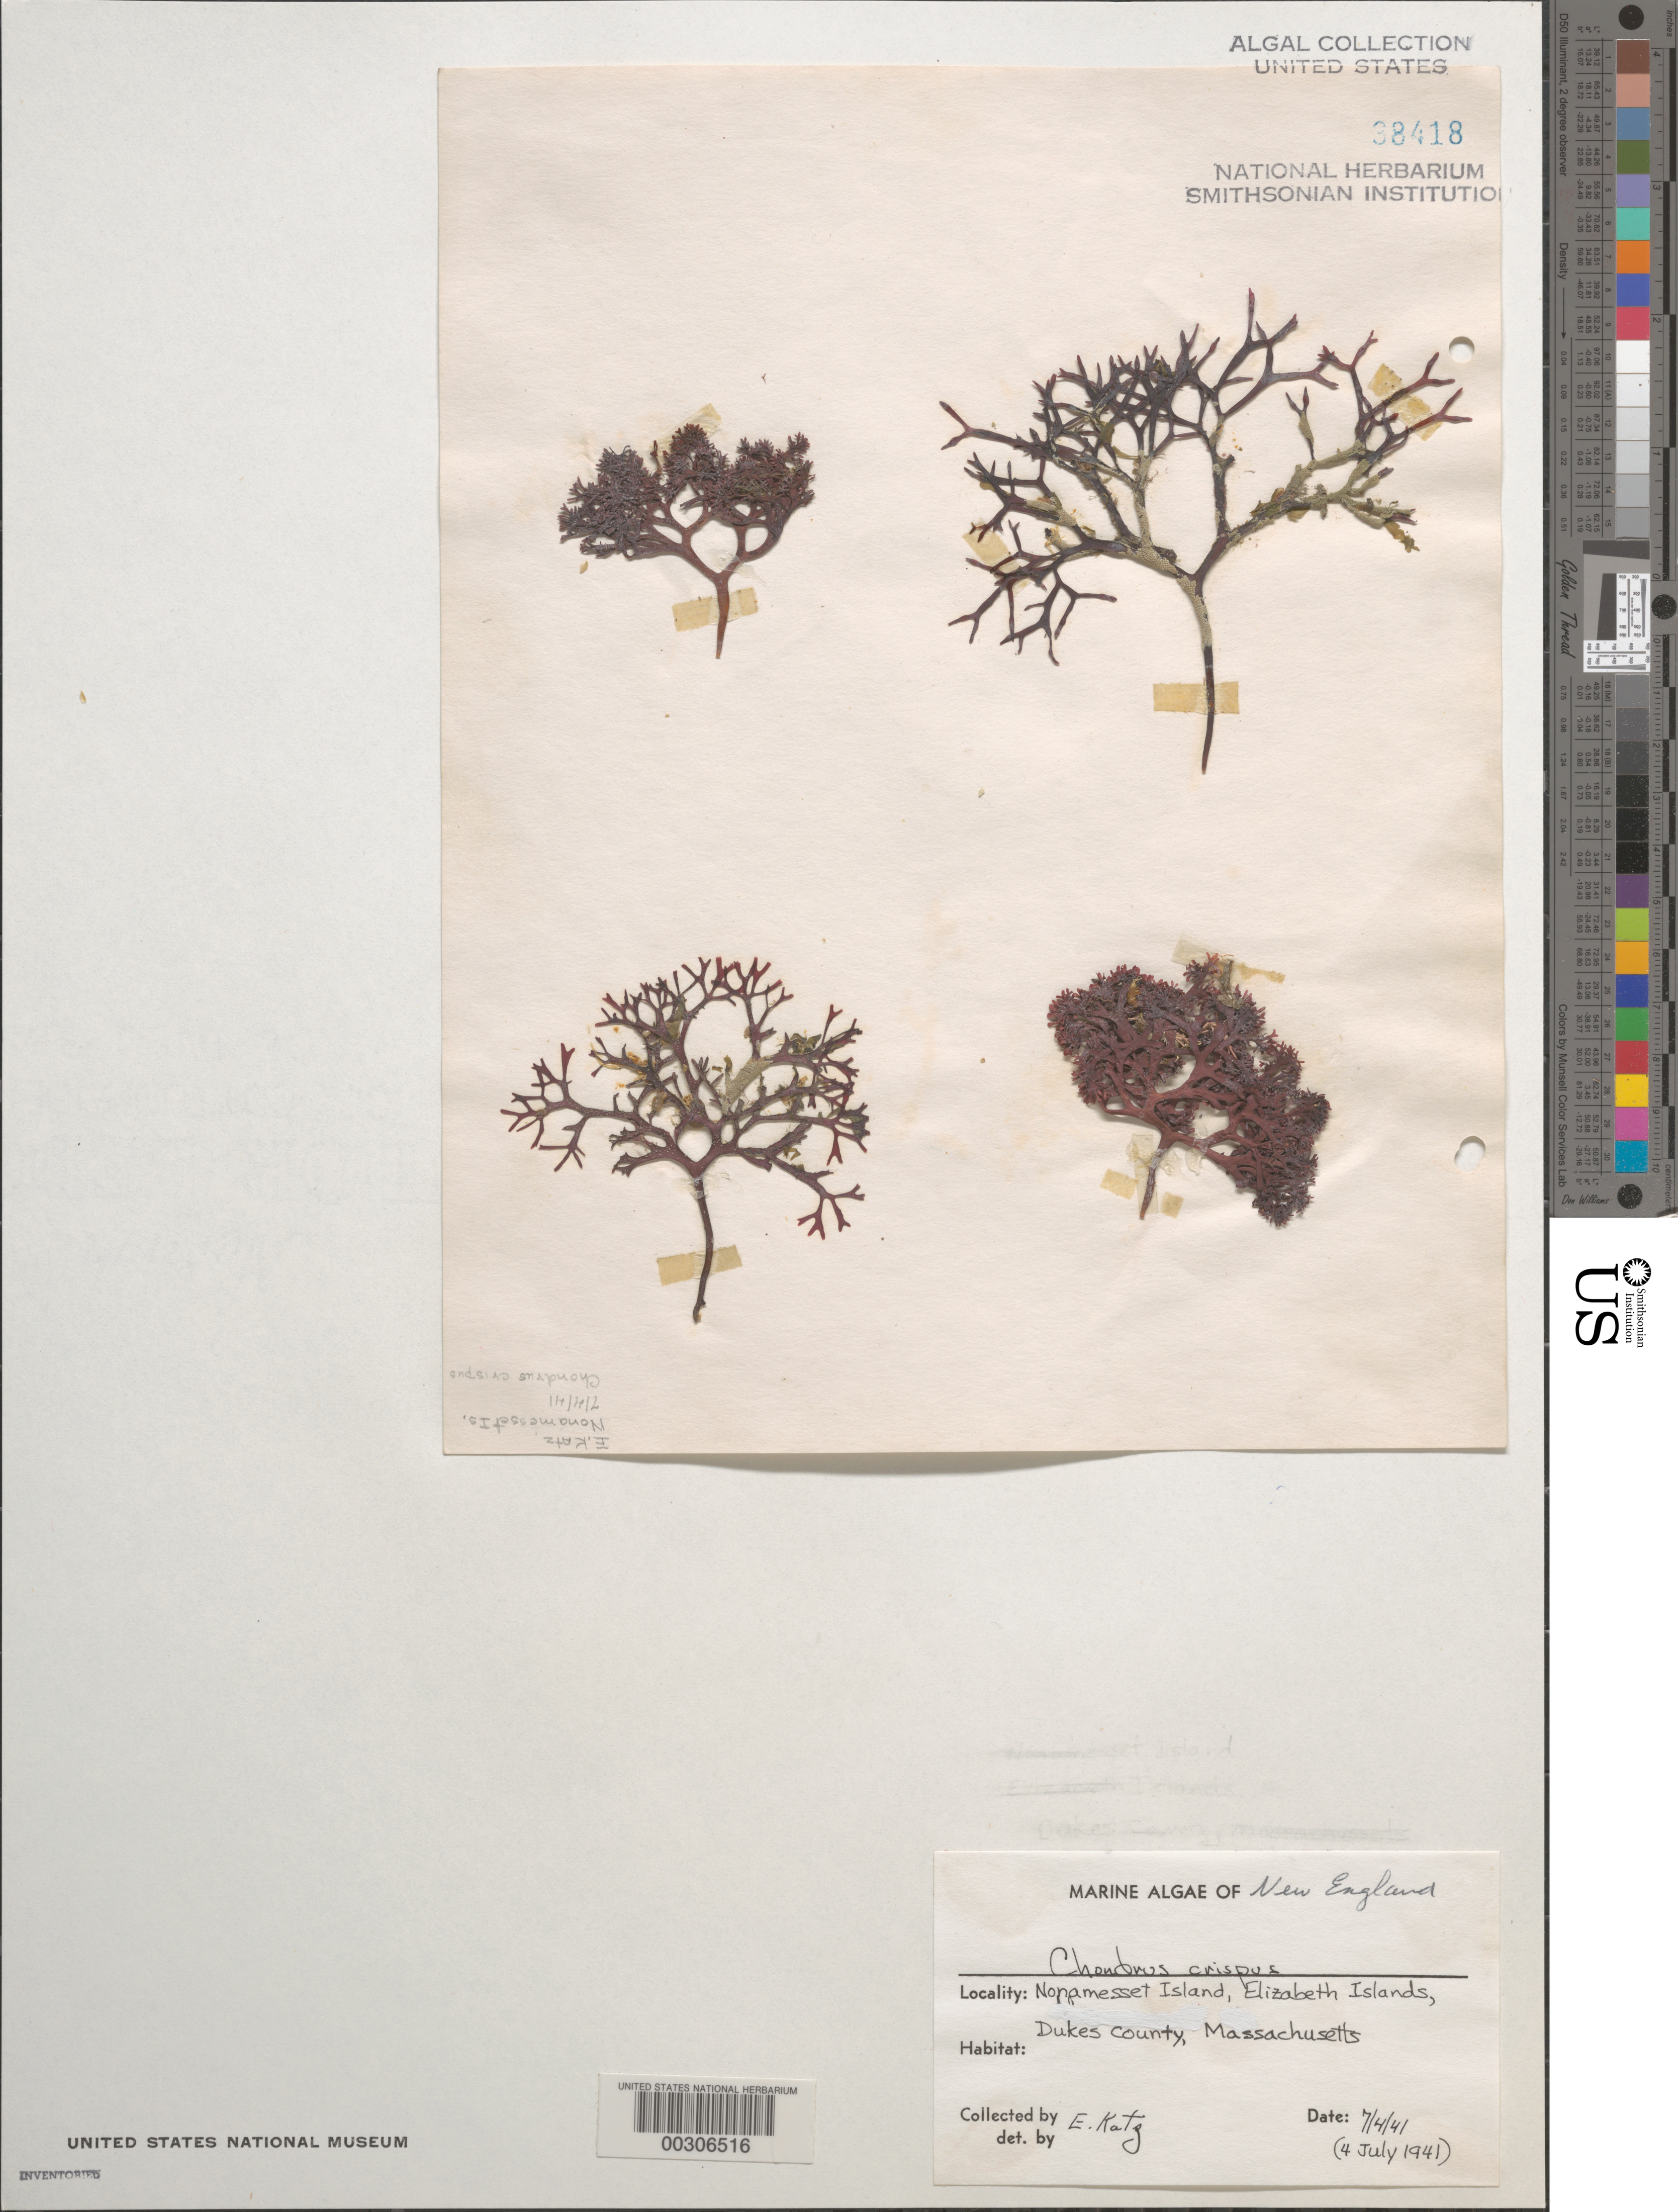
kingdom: Plantae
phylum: Rhodophyta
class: Florideophyceae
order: Gigartinales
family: Gigartinaceae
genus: Chondrus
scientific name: Chondrus crispus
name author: Stackh.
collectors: E. Katz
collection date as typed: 04 Jul 1941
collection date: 1941-07-04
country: United States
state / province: Massachusetts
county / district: Dukes County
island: Nonamesset Island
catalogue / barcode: US 38418